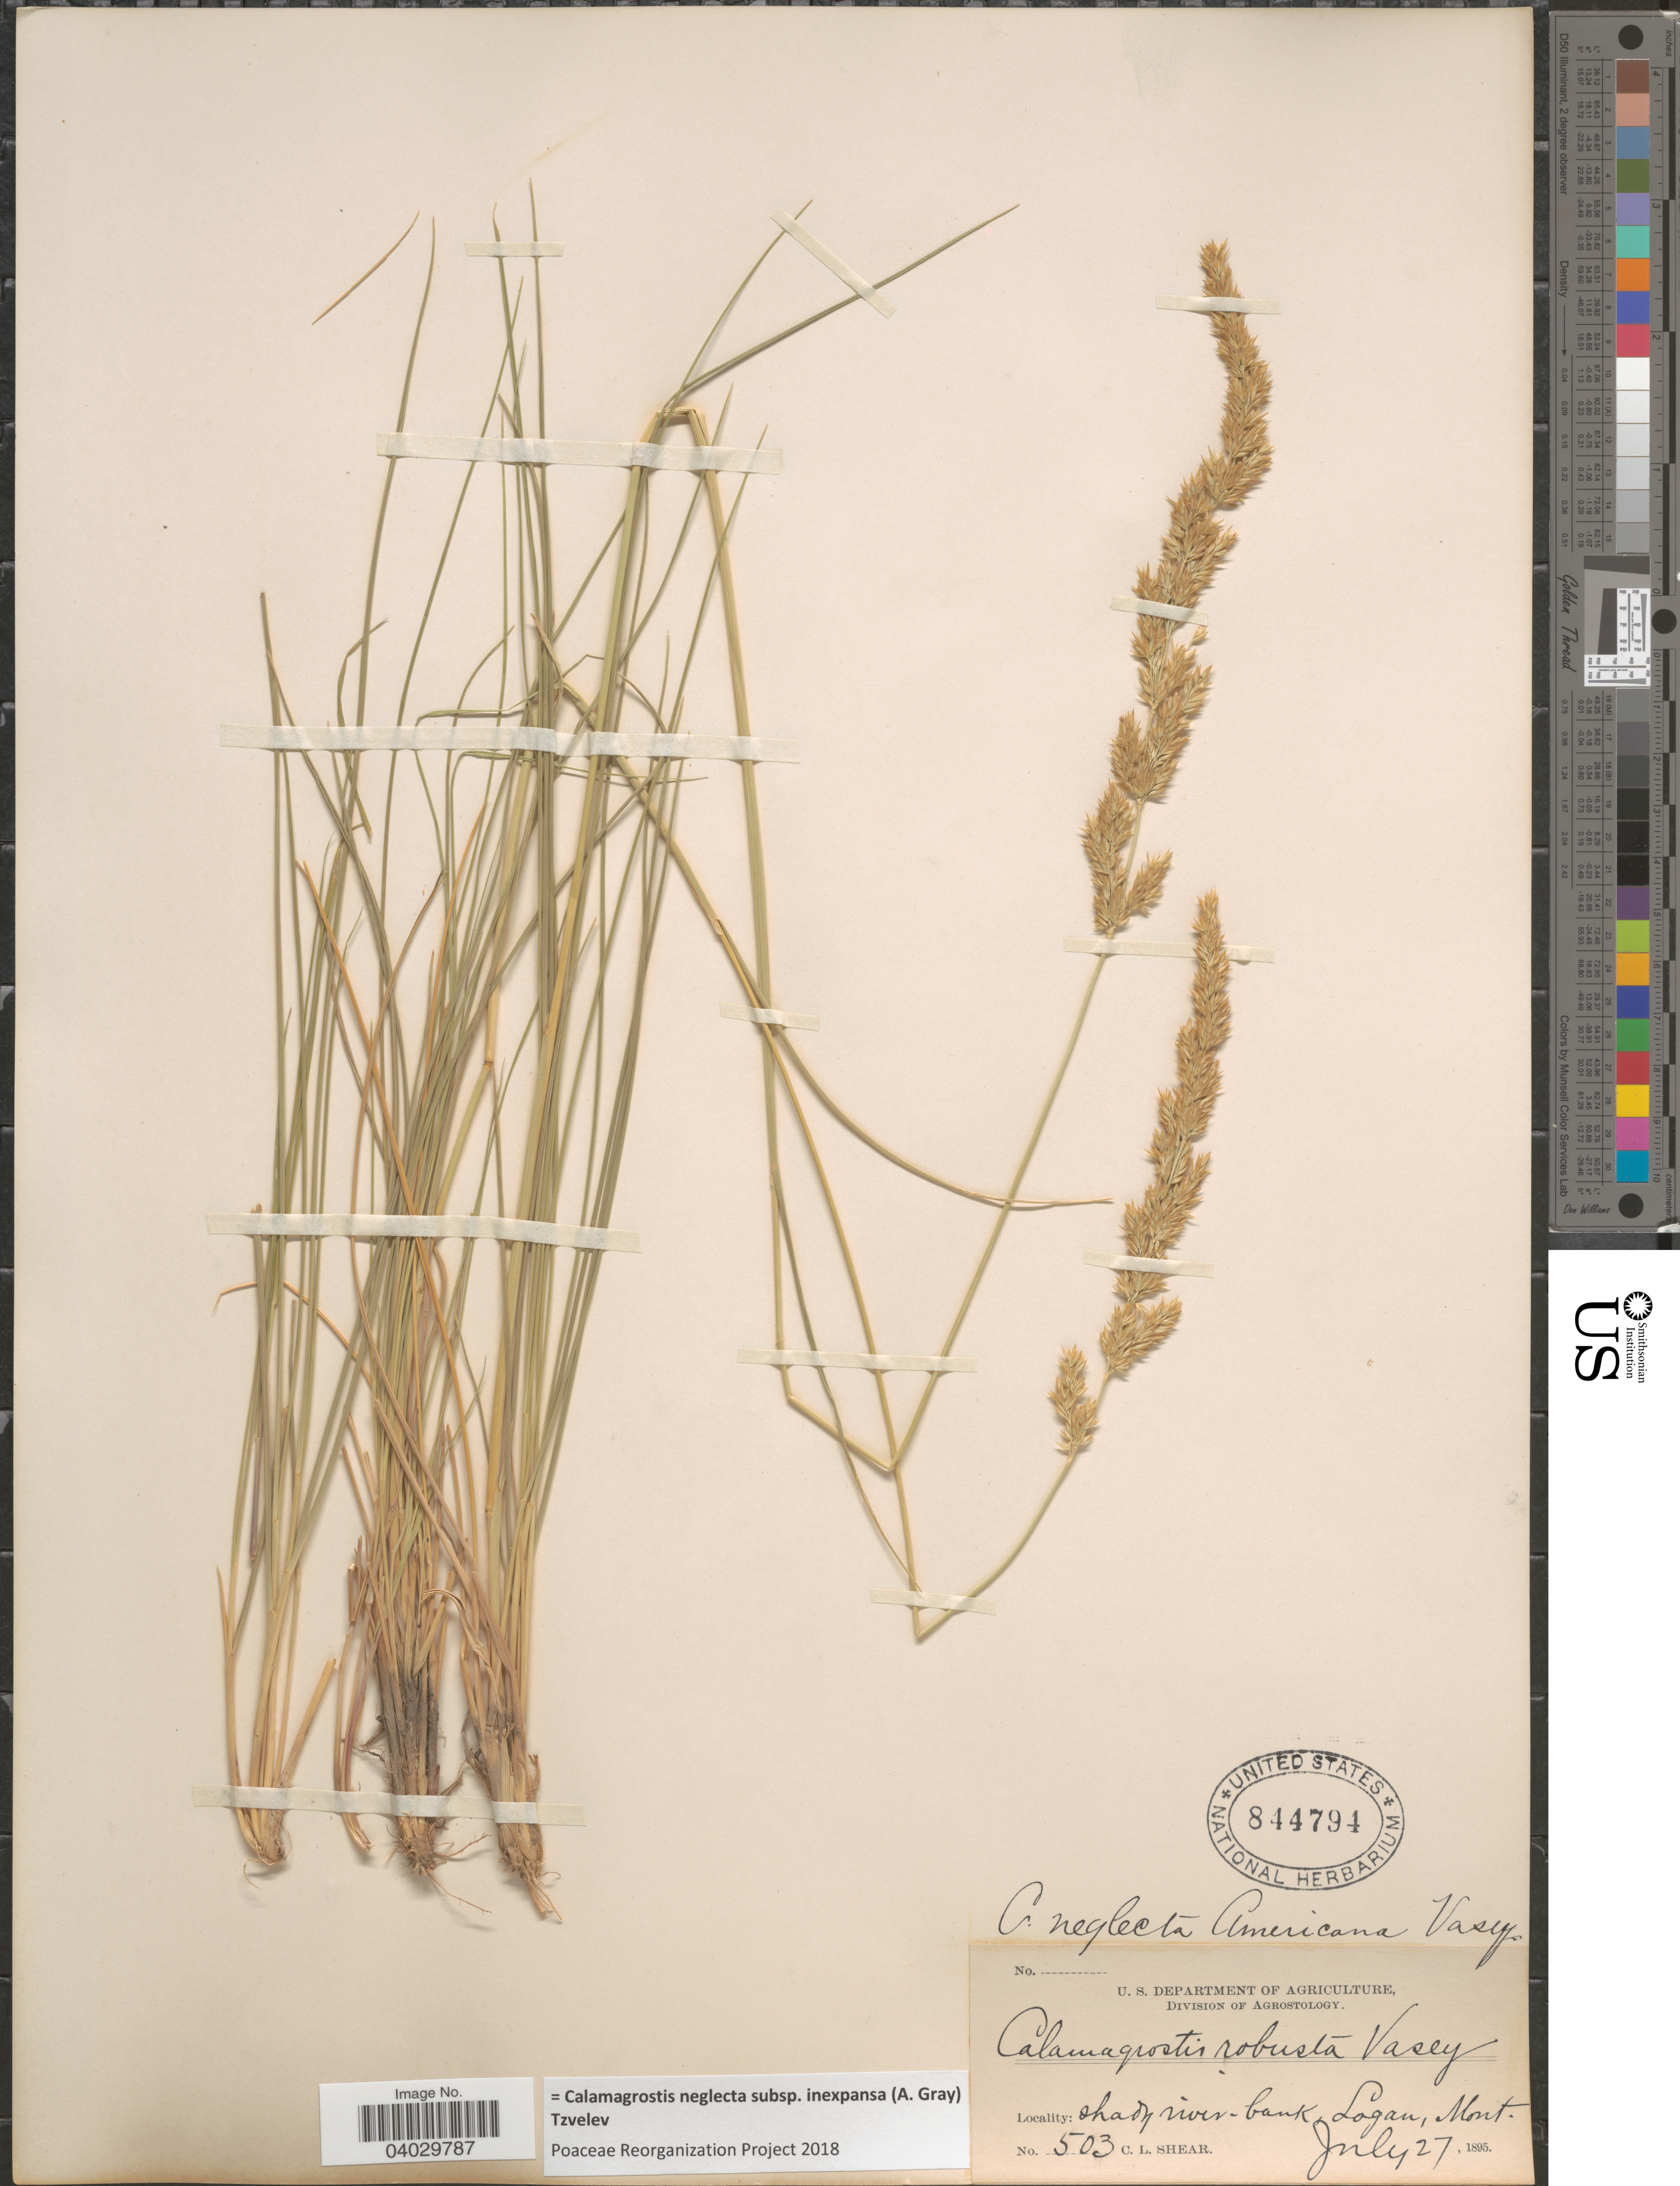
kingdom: Plantae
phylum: Tracheophyta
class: Liliopsida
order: Poales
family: Poaceae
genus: Calamagrostis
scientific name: Calamagrostis neglecta subsp. inexpansa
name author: (A. Gray) Tzvelev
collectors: C. L. Shear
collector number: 503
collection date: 1895-07-27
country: United States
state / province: Montana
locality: Shady river-bank, Logan.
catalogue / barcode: US 844794